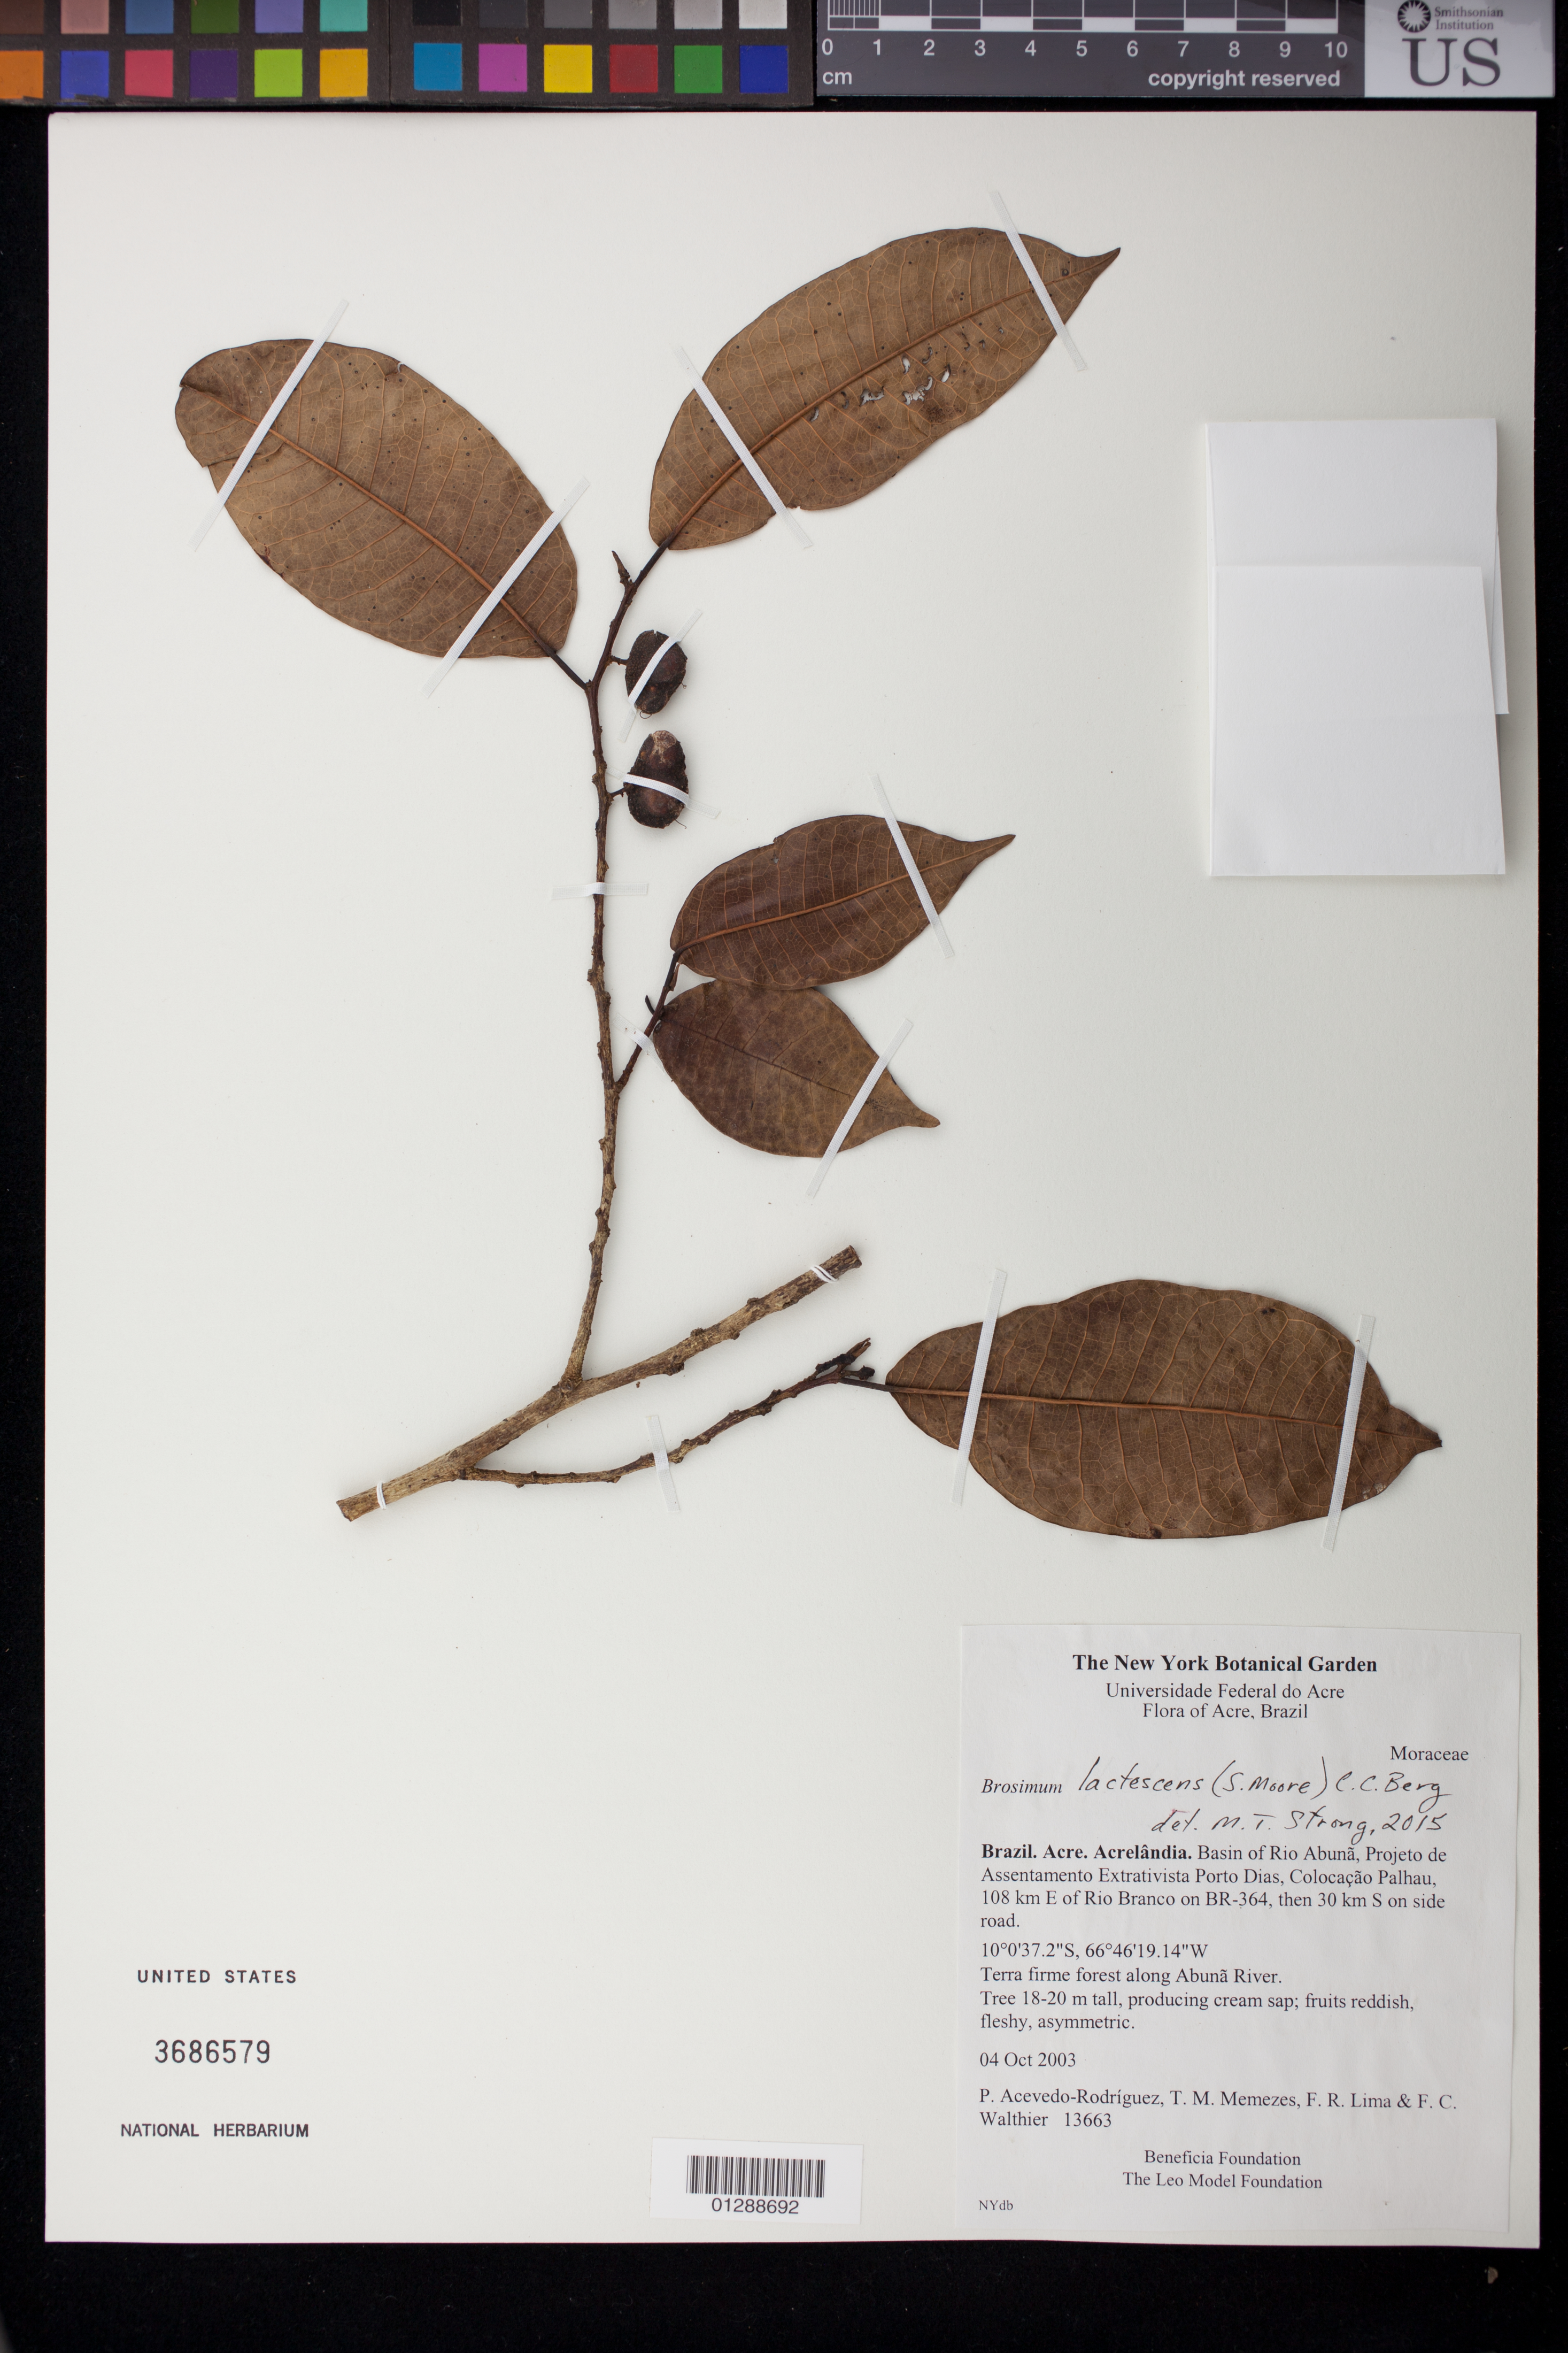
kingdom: Plantae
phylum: Tracheophyta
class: Magnoliopsida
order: Rosales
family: Moraceae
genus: Brosimum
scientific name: Brosimum lactescens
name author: (S. Moore) C.C. Berg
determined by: Strong, M. T., (US), Smithsonian Institution - National Museum of Natural History (UNITED STATES)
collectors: P. Acevedo-Rodr., T. Menezes, M. Lima, F. Ramos & F. C. Walthier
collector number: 13663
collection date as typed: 04 Oct 2003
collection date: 2003-10-04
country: Brazil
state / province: Acre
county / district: Acrelândia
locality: Acre: Mun. Acrelândia. Basin of Rio Abuna, Projeto de Assentamento Extrativista Porto Dias, Colocaçao Palhau, 108 km E of Rio Branco on BR-364, then 30 km S on side road.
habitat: Terra firme forest along Abuna River.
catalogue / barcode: US 3686579